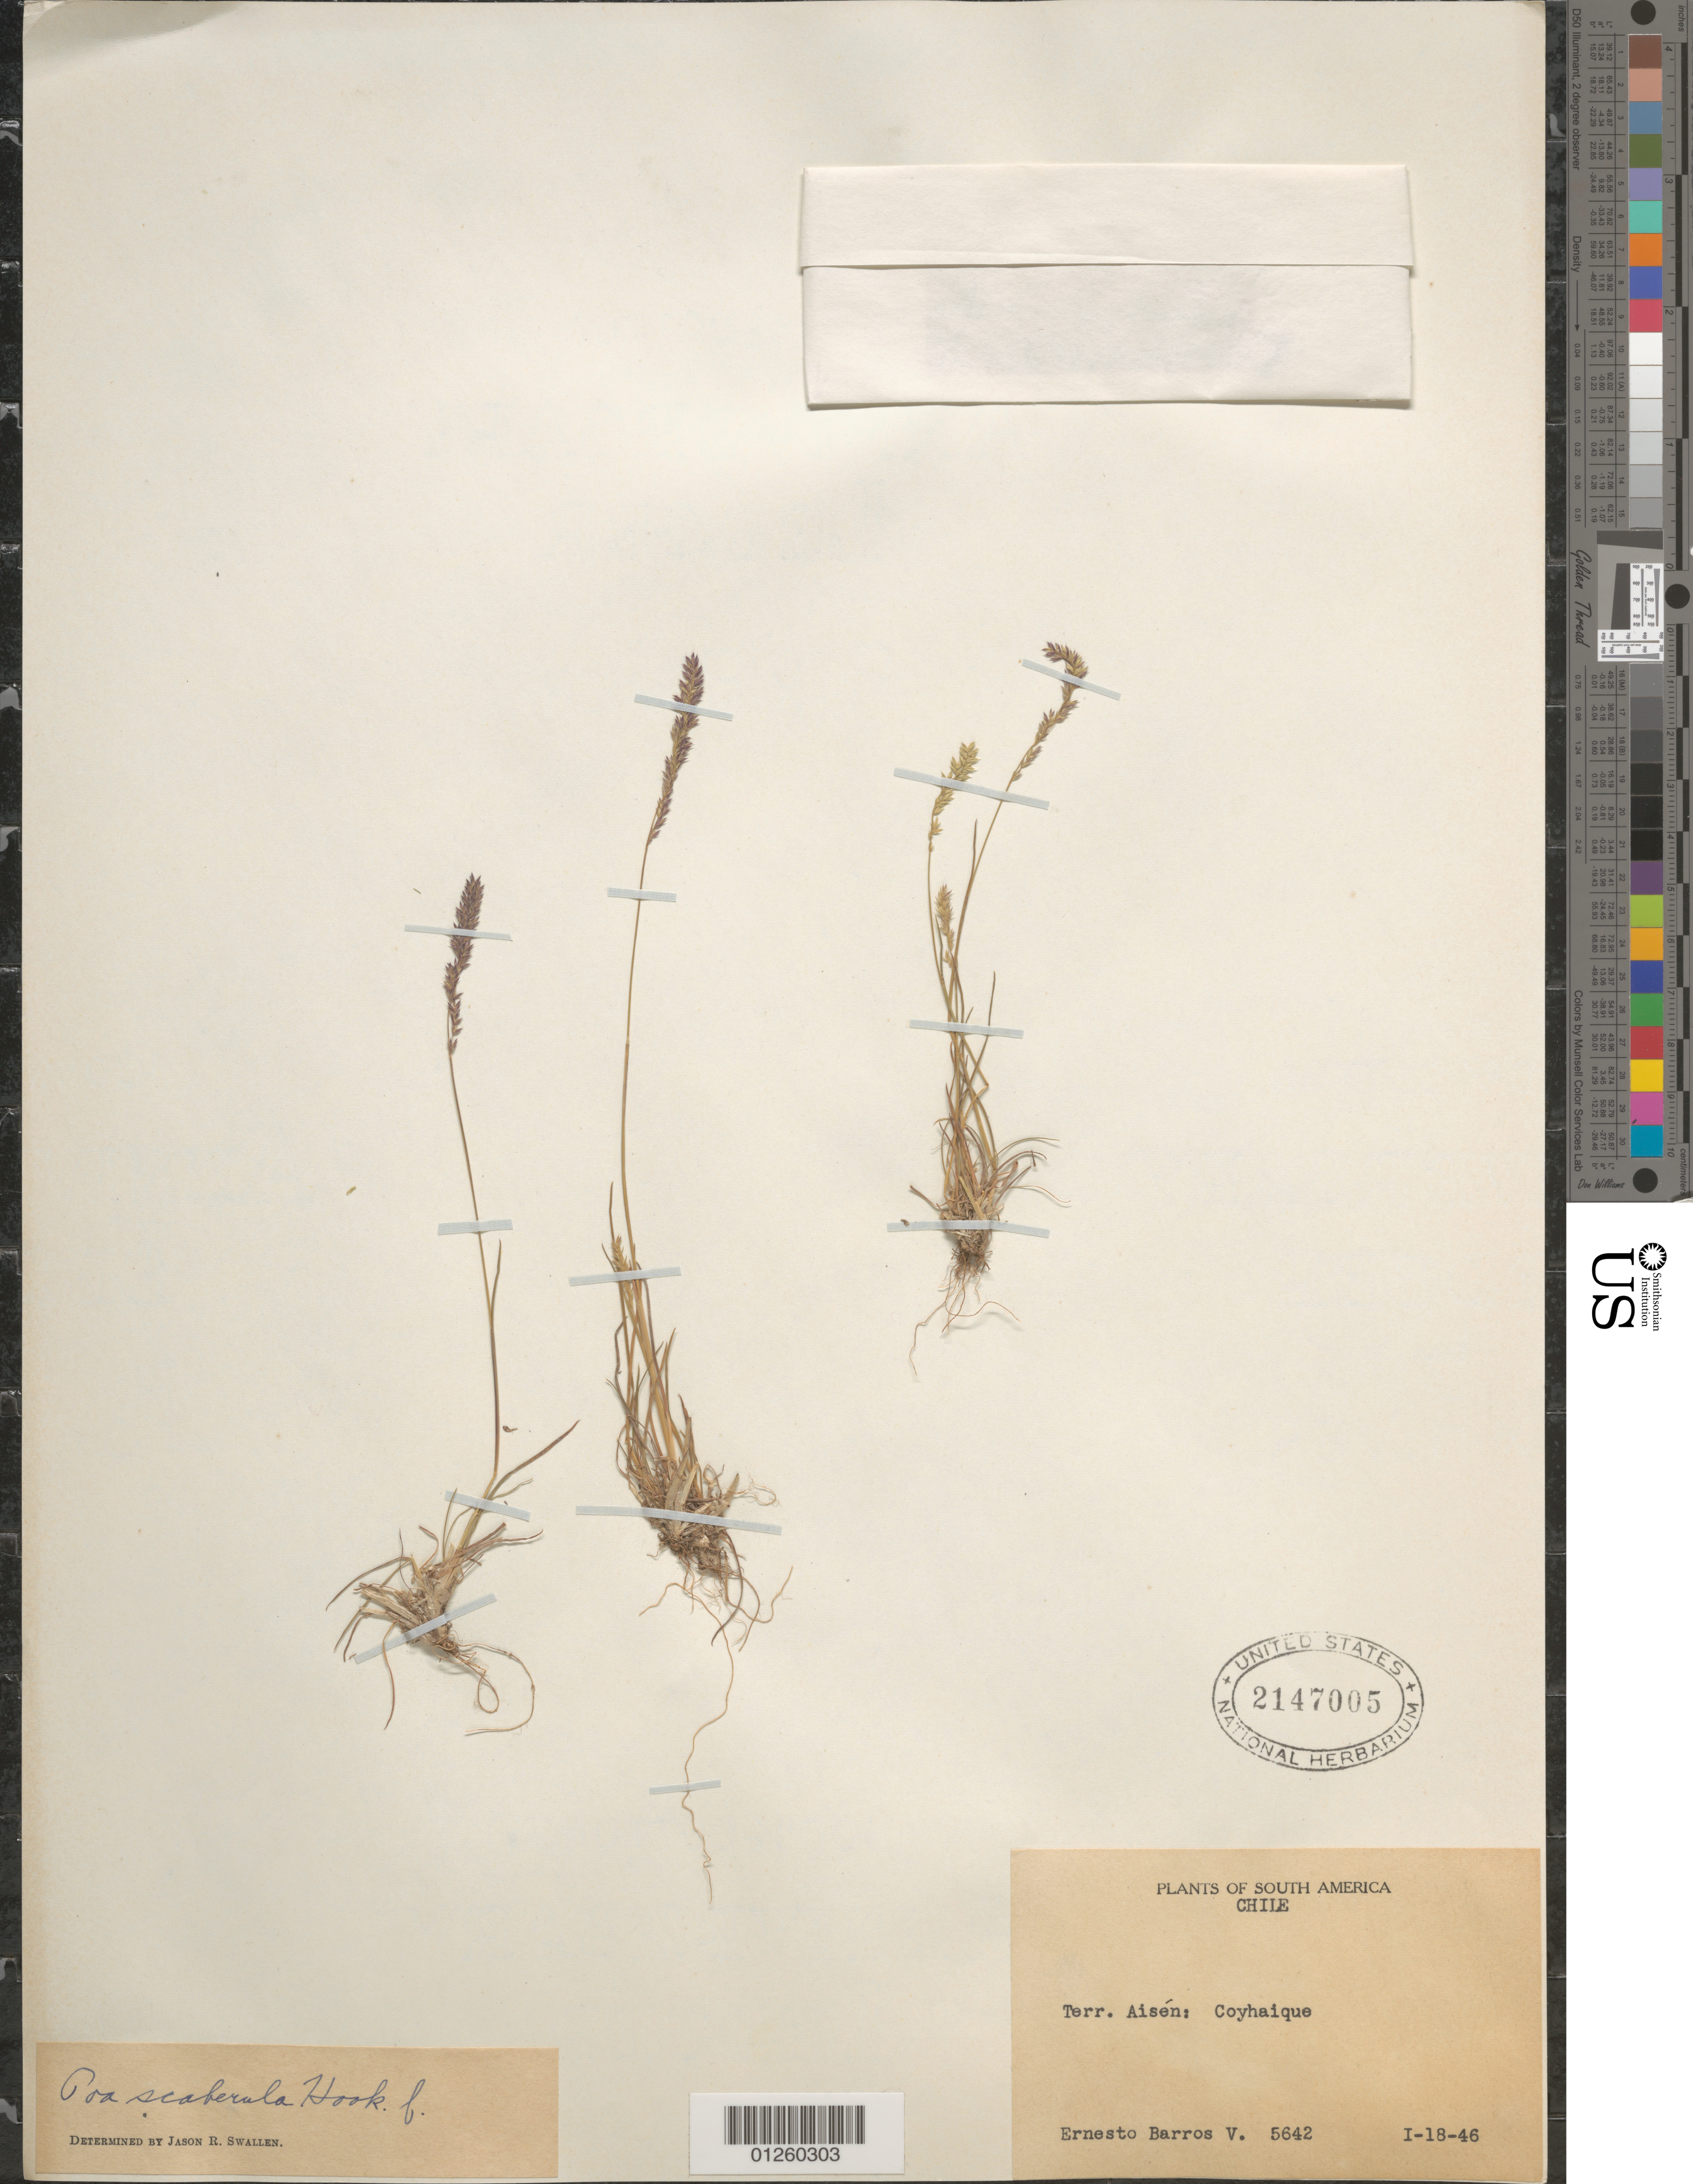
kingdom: Plantae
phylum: Tracheophyta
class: Liliopsida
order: Poales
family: Poaceae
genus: Poa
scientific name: Poa scaberula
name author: Hook. f.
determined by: Soreng, Robert J., Research Associate (BOT), Smithsonian Institution - National Museum of Natural History (UNITED STATES)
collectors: E. Barros V.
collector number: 5642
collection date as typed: I-18-46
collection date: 1946-01-18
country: Chile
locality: Terr. Aysén. Coyhaique.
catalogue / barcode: US 2147005